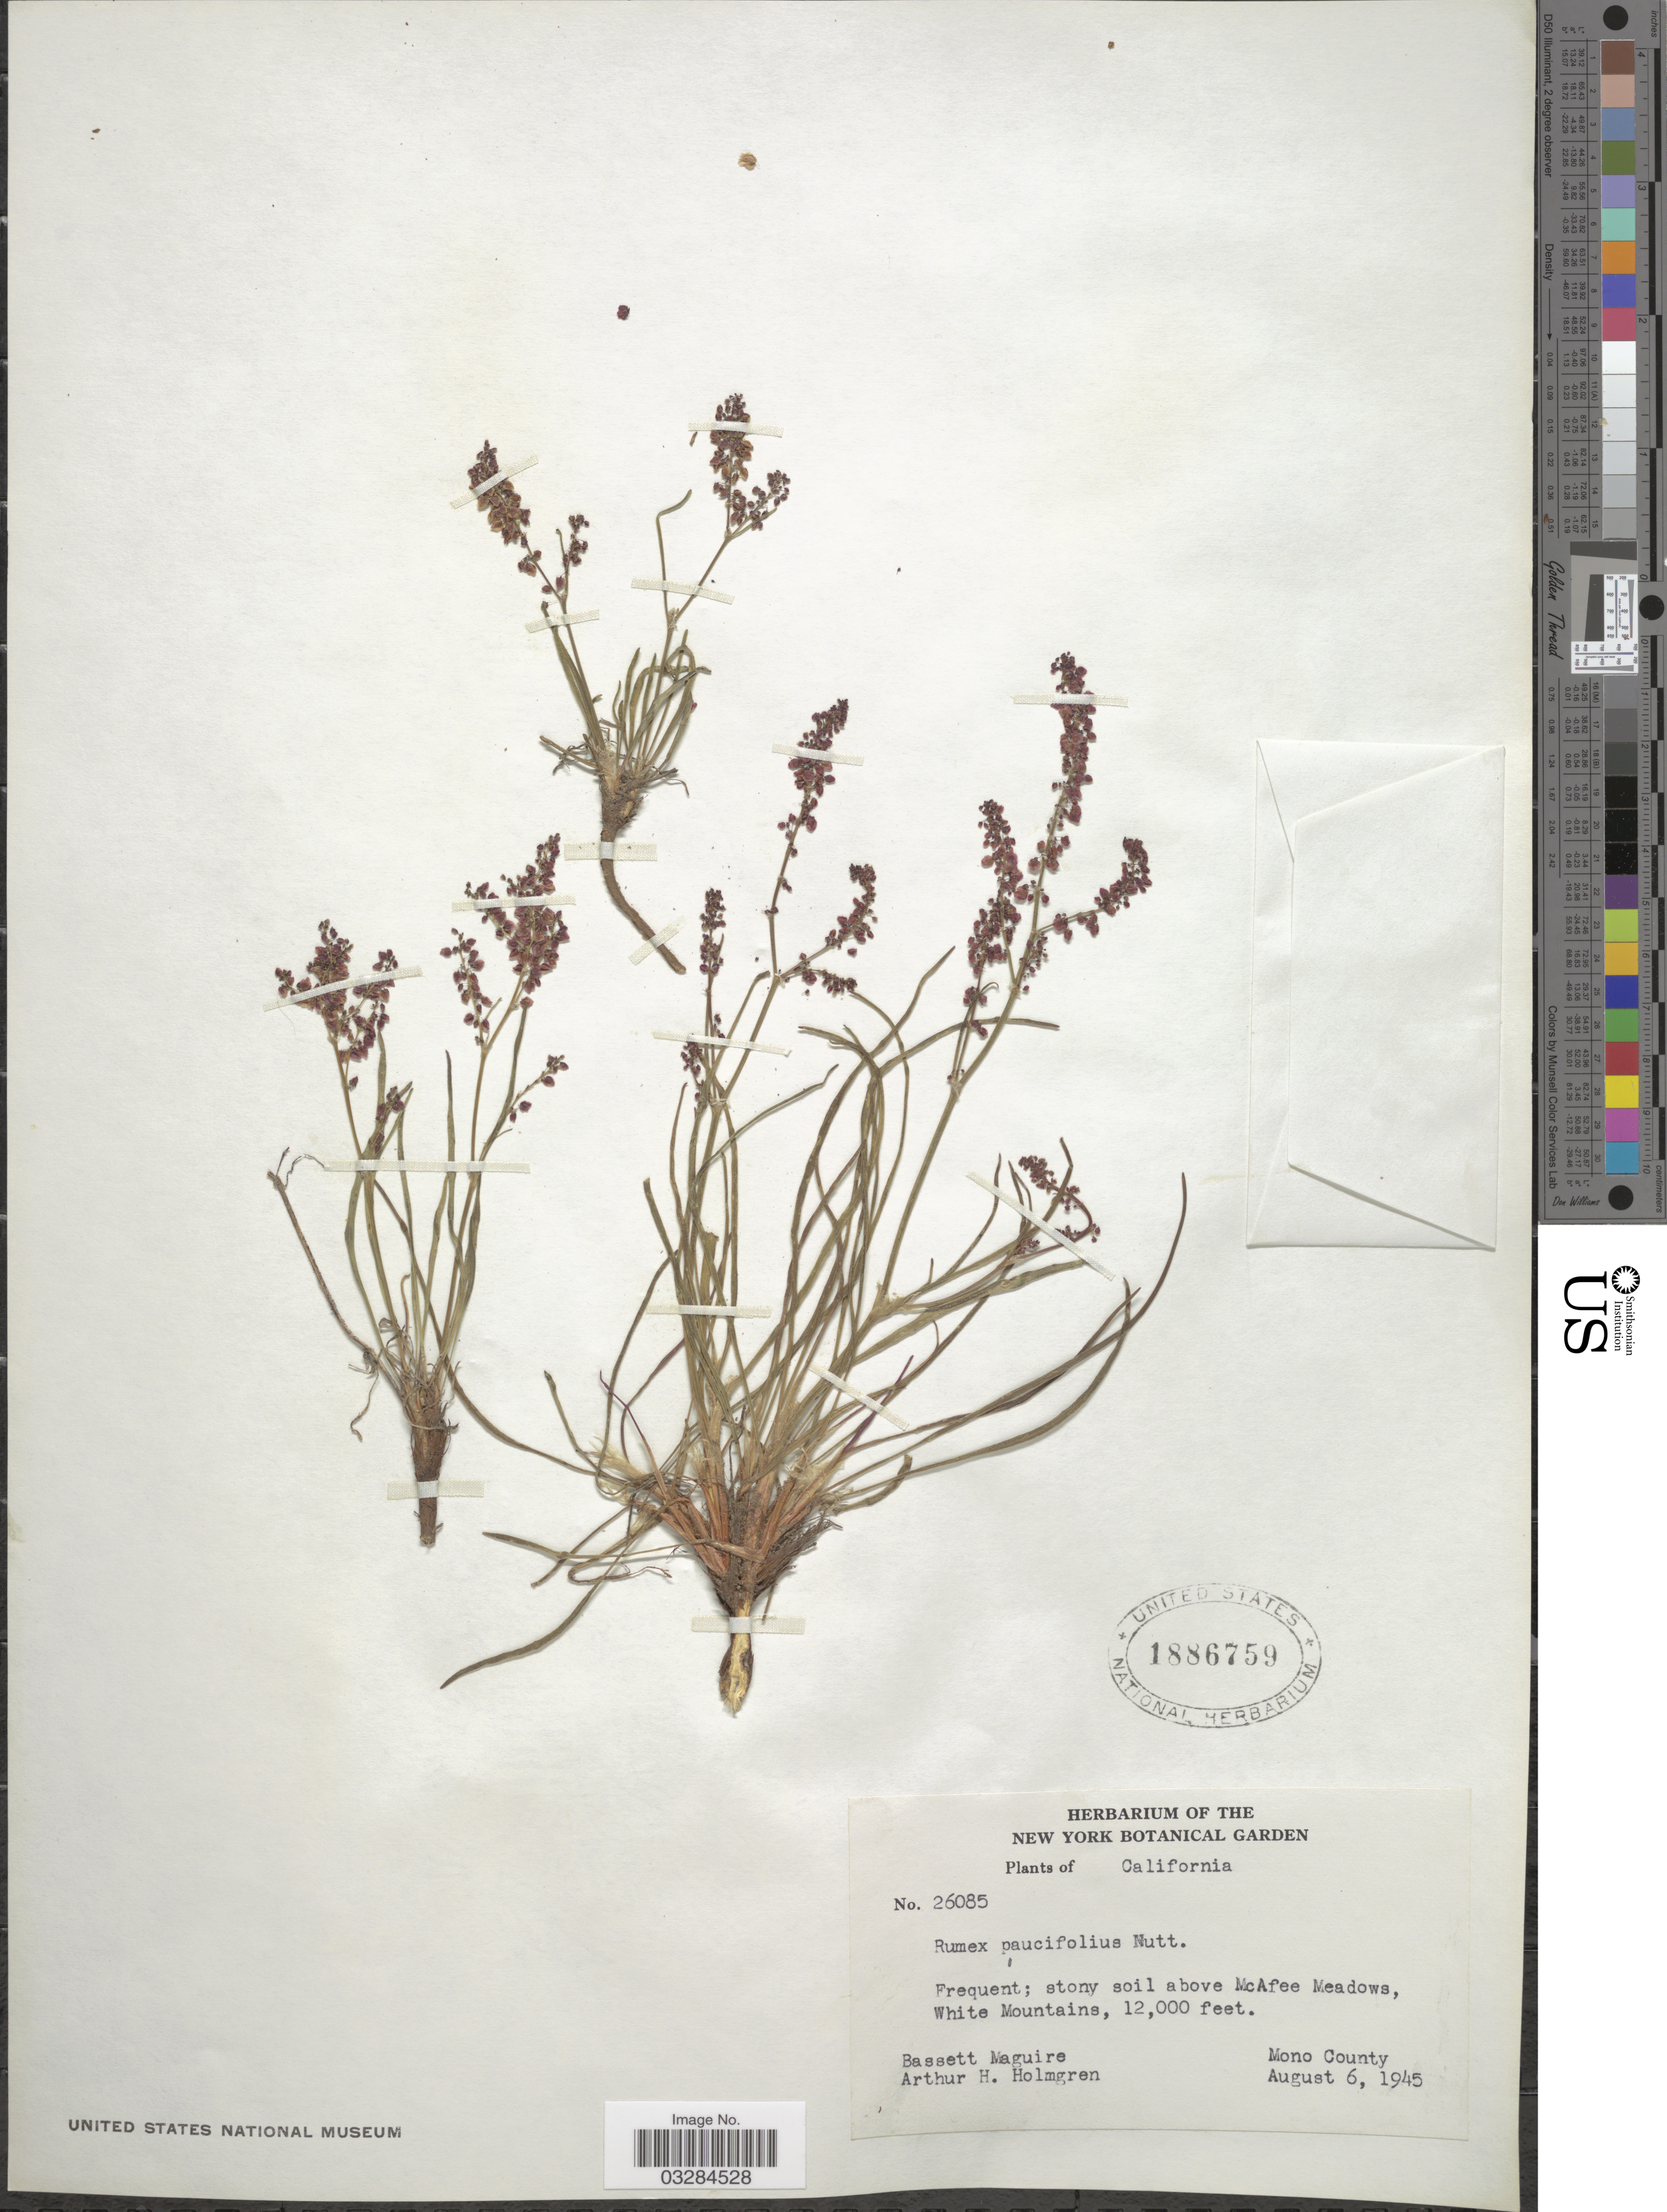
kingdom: Plantae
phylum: Tracheophyta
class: Magnoliopsida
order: Caryophyllales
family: Polygonaceae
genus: Rumex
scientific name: Rumex paucifolius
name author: Nutt.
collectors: B. Maguire & A. H. Holmgren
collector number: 26085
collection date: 1945-08-06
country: United States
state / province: California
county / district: Mono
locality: Stony soil above McAfee Meadows, White Mountains. Mono County.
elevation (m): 3658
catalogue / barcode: US 1886759